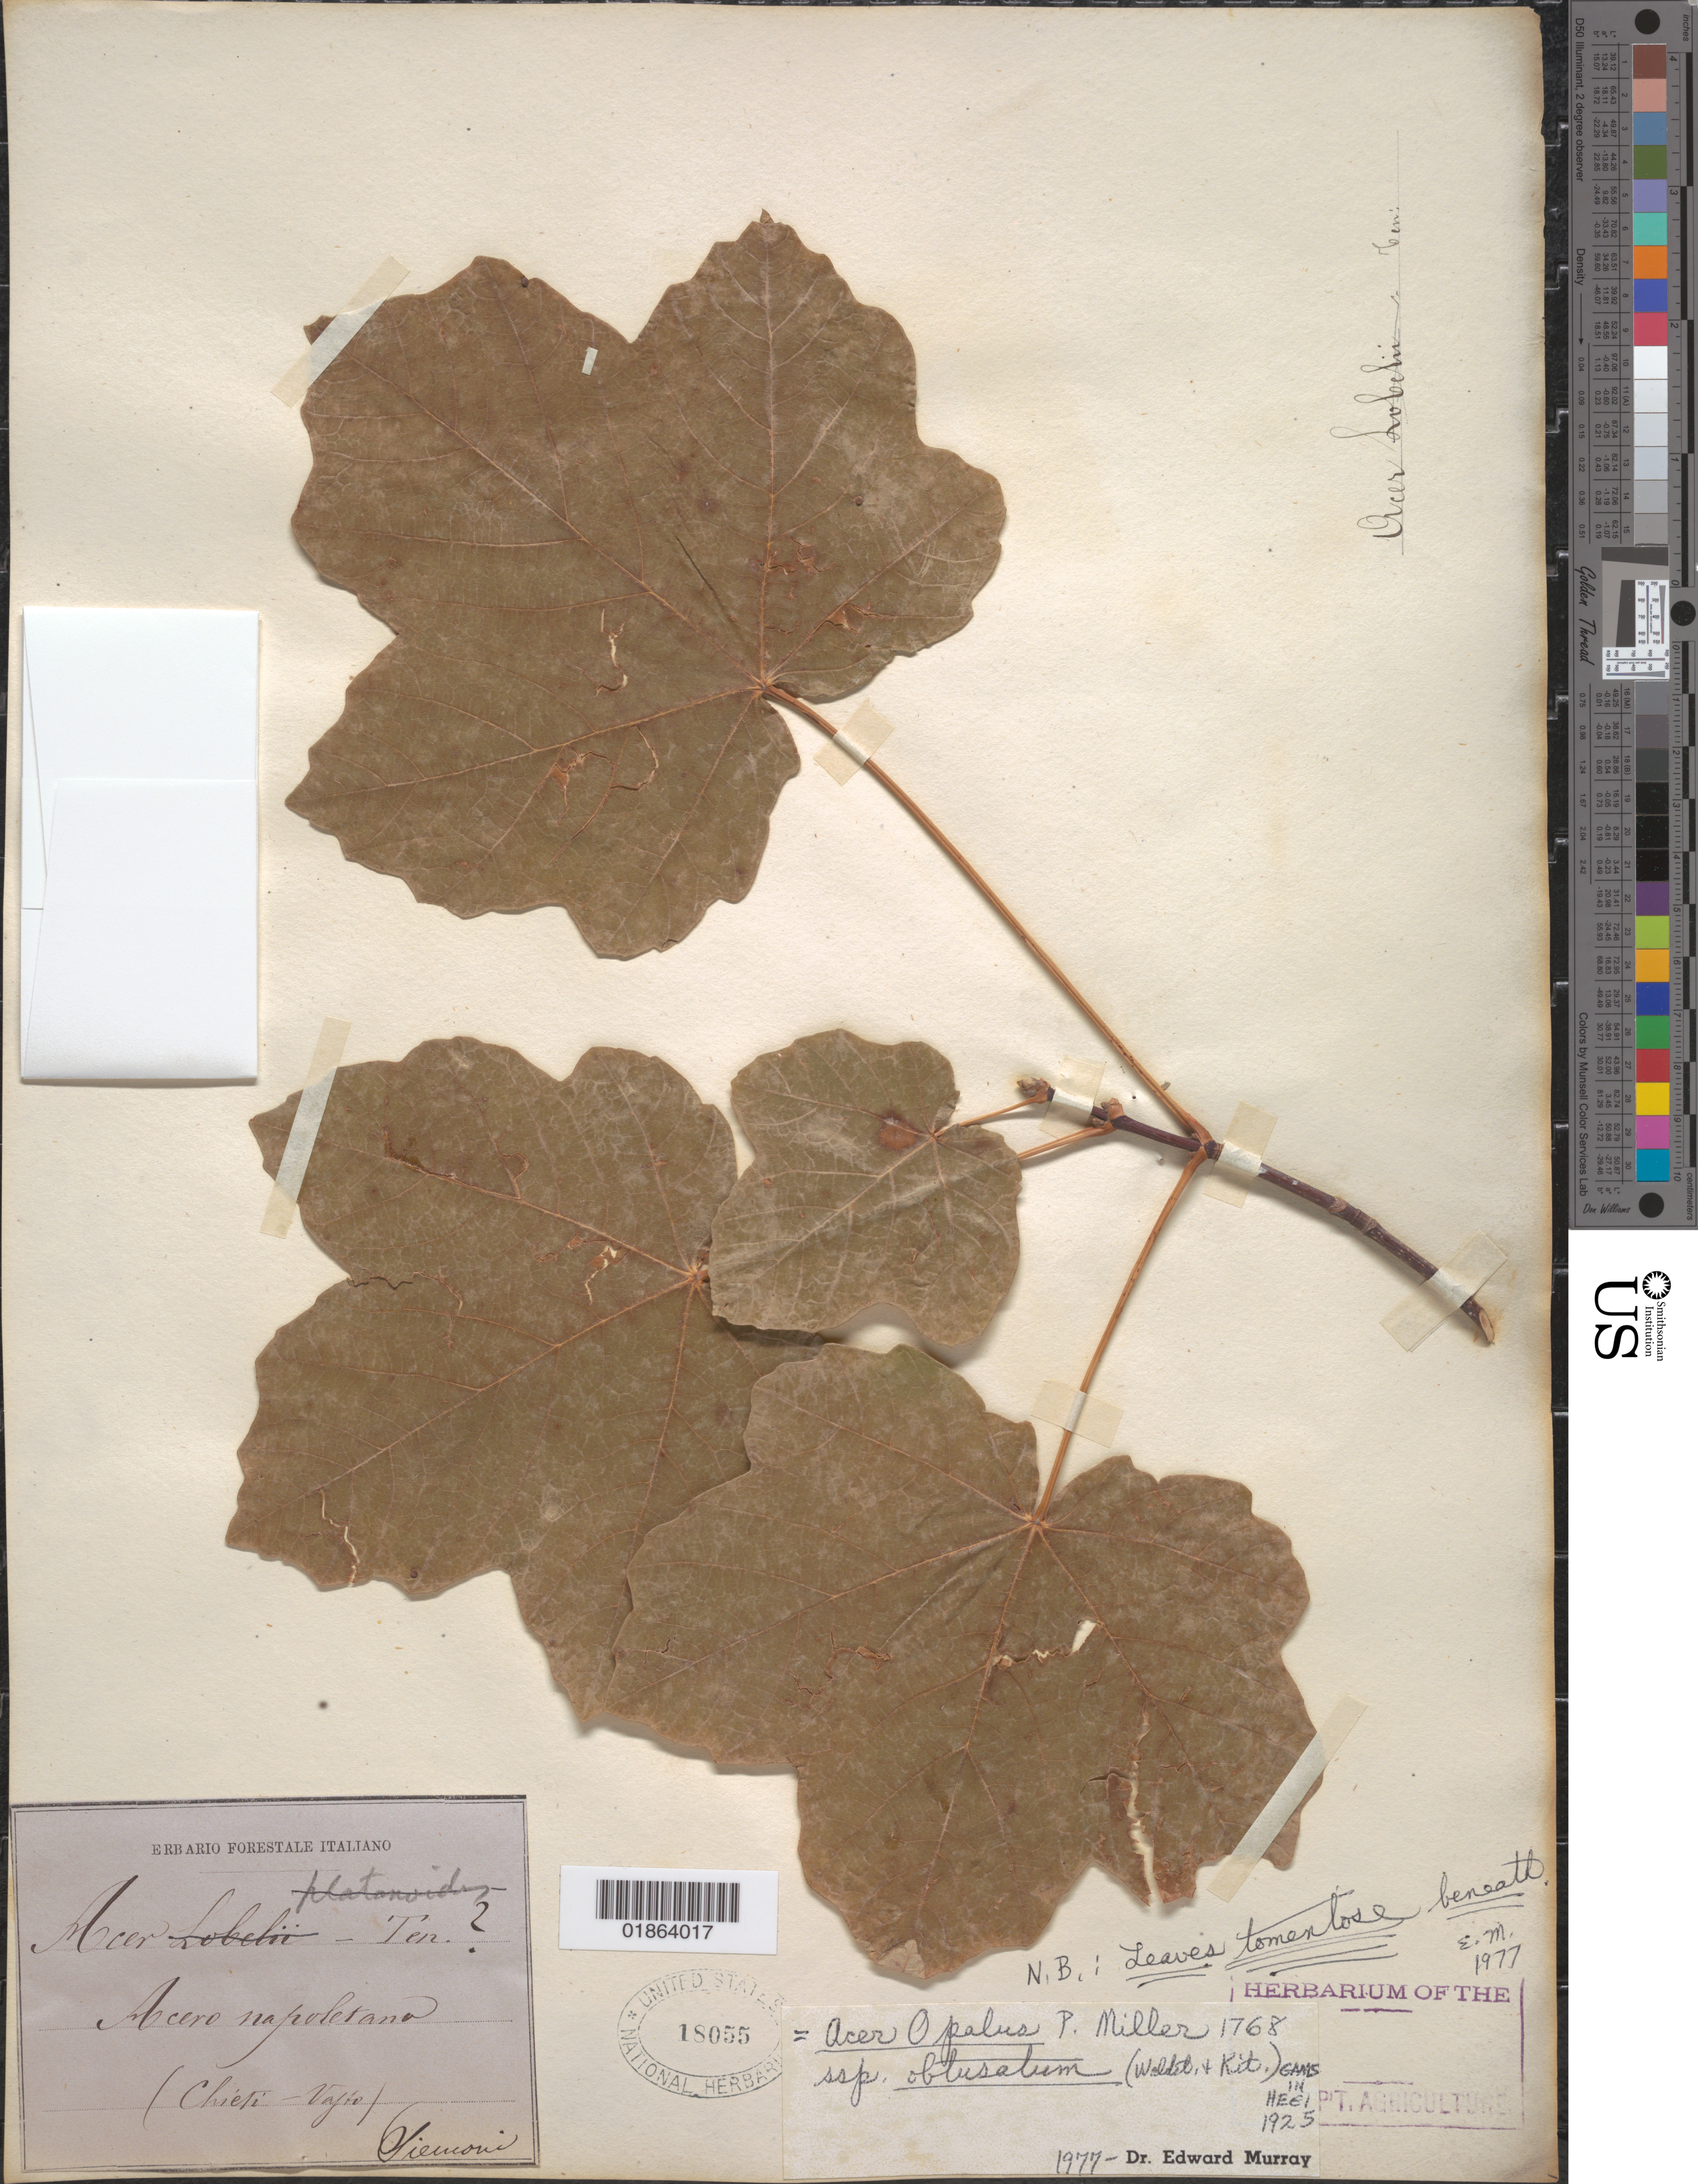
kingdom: Plantae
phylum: Tracheophyta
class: Magnoliopsida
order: Sapindales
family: Sapindaceae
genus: Acer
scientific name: Acer opalus subsp. obtusatum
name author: (Waldst. & Kit. ex Willd.) Gams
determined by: Murray, Edward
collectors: G. Siemoni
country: Italy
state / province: Abruzzo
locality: Chieti - Vasto [?]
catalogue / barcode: US 18055